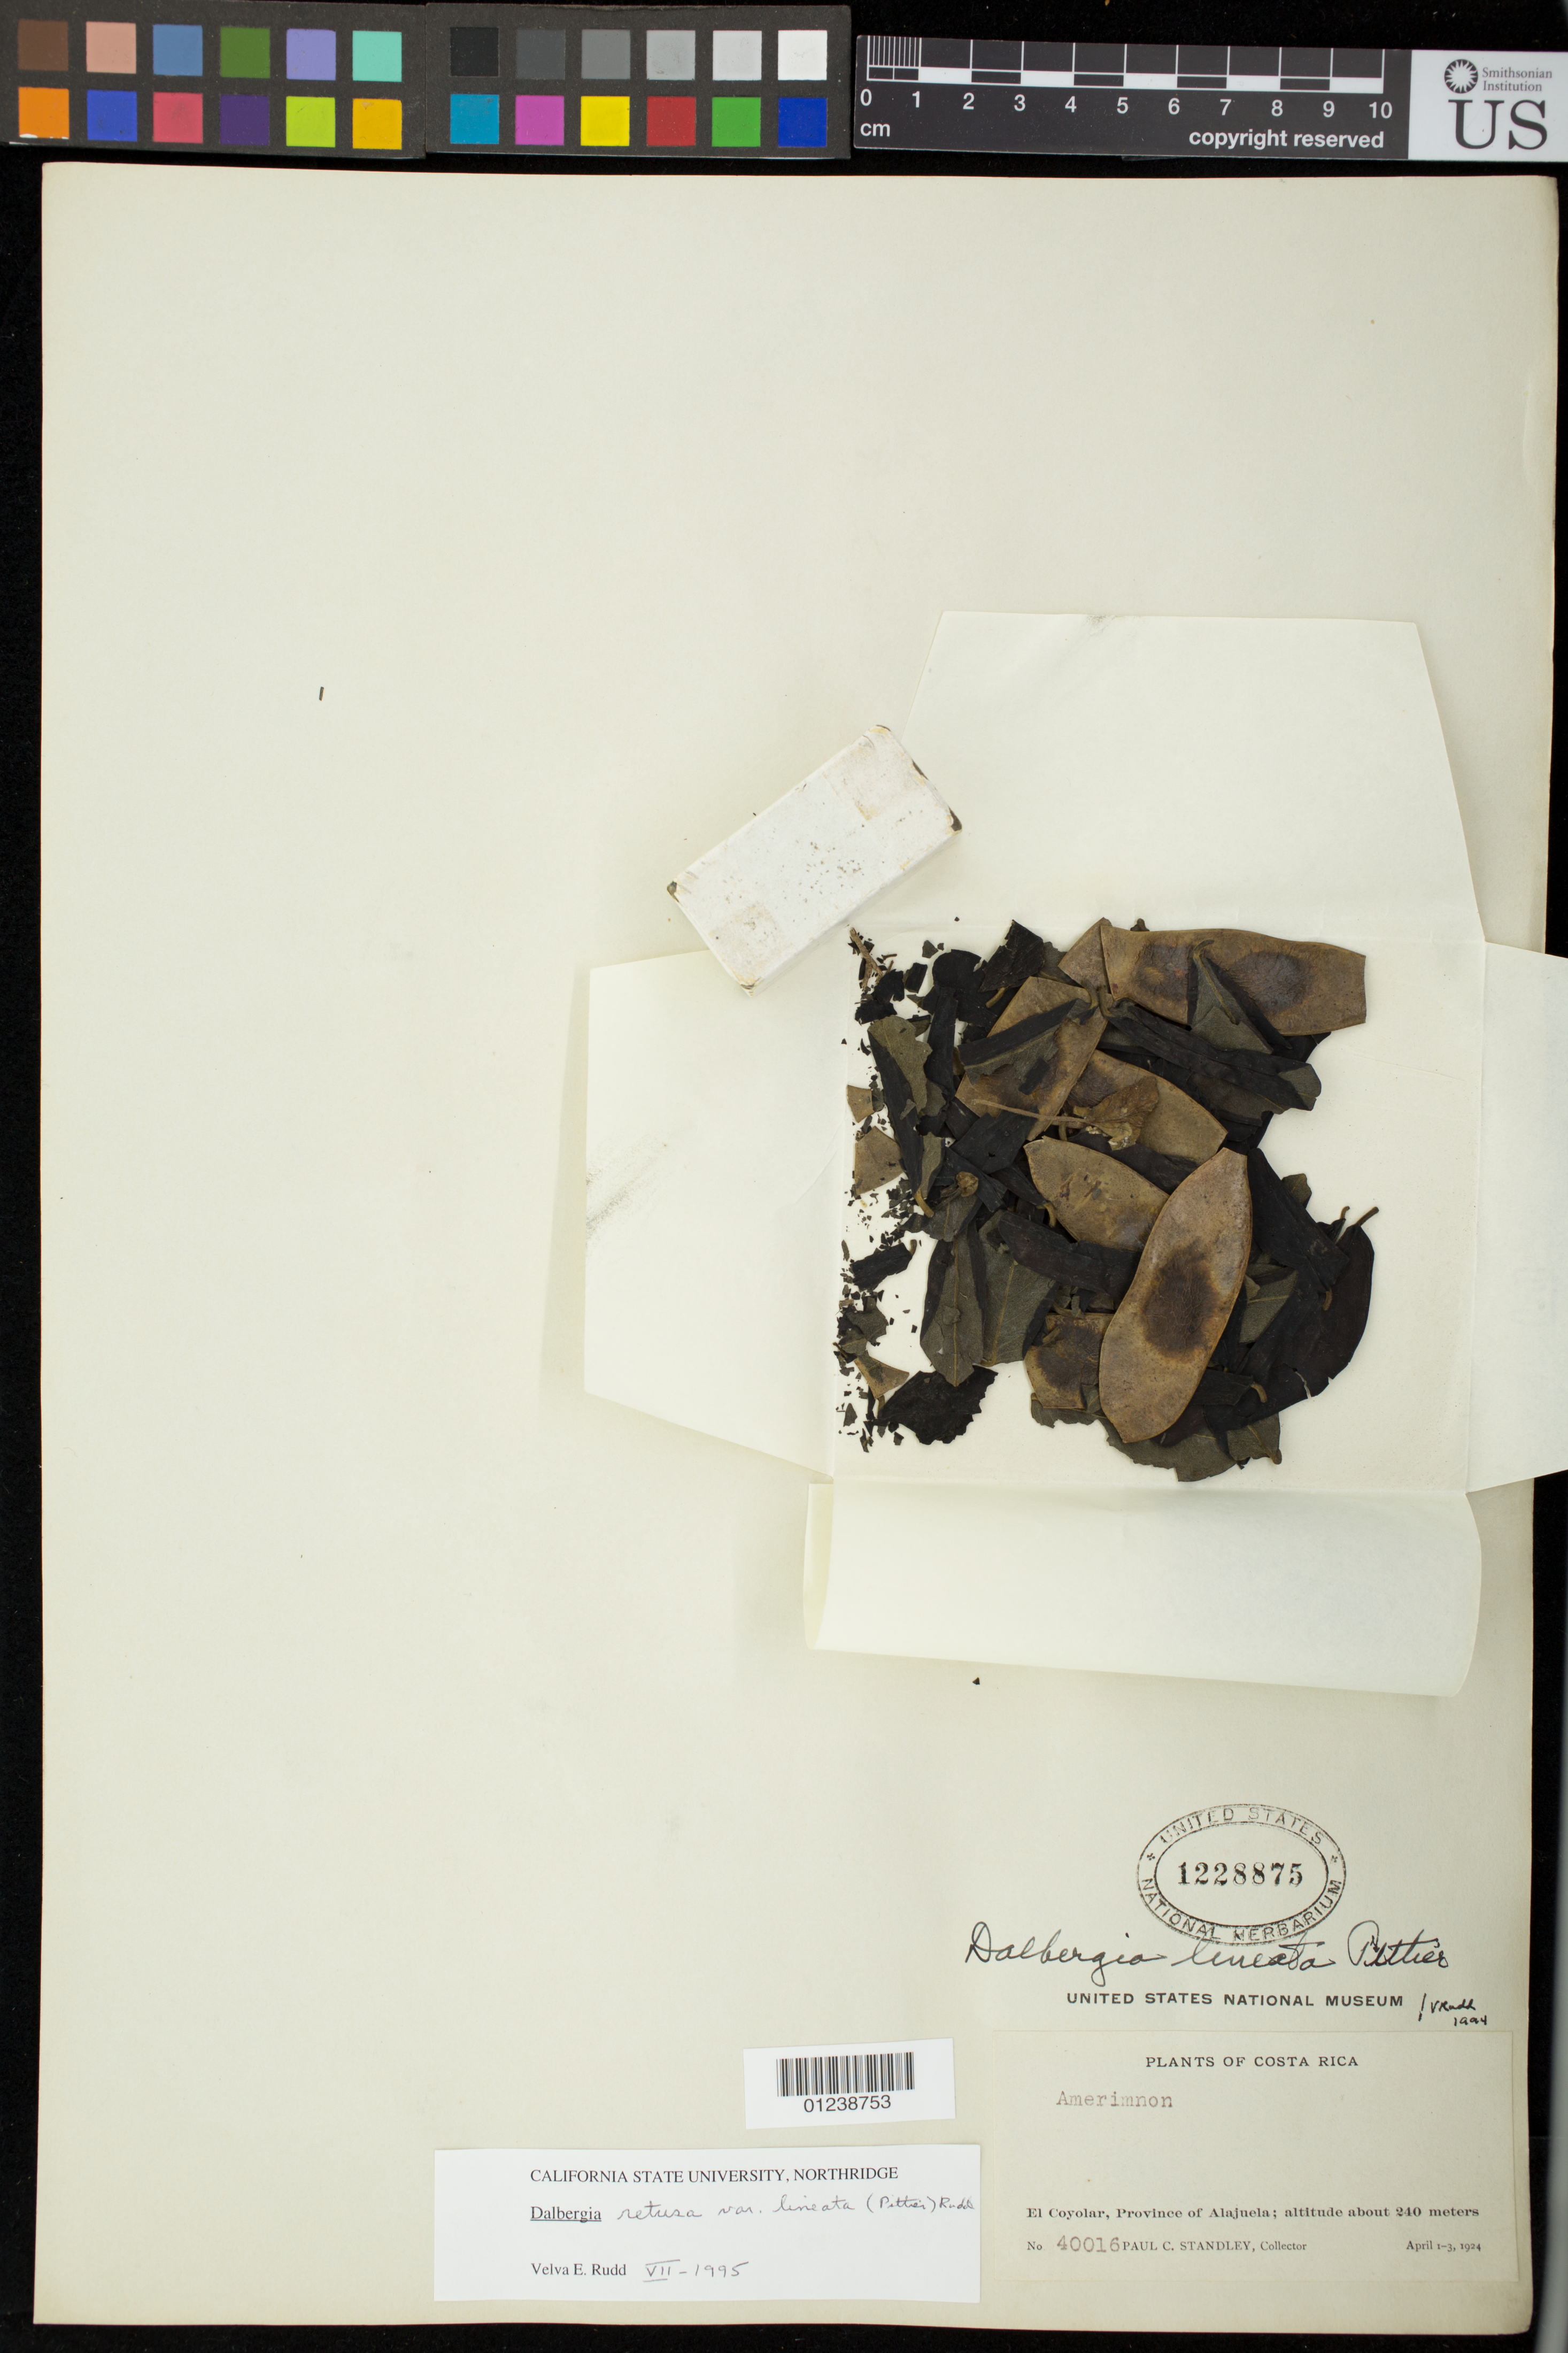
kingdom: Plantae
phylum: Tracheophyta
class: Magnoliopsida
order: Fabales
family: Fabaceae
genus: Dalbergia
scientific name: Dalbergia retusa var. lineata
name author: (Pittier) Rudd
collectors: P. Standely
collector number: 40016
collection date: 1924-04-01/1924-04-03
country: Costa Rica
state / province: Alajuela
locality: El Coyolar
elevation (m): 240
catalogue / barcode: US 1228875